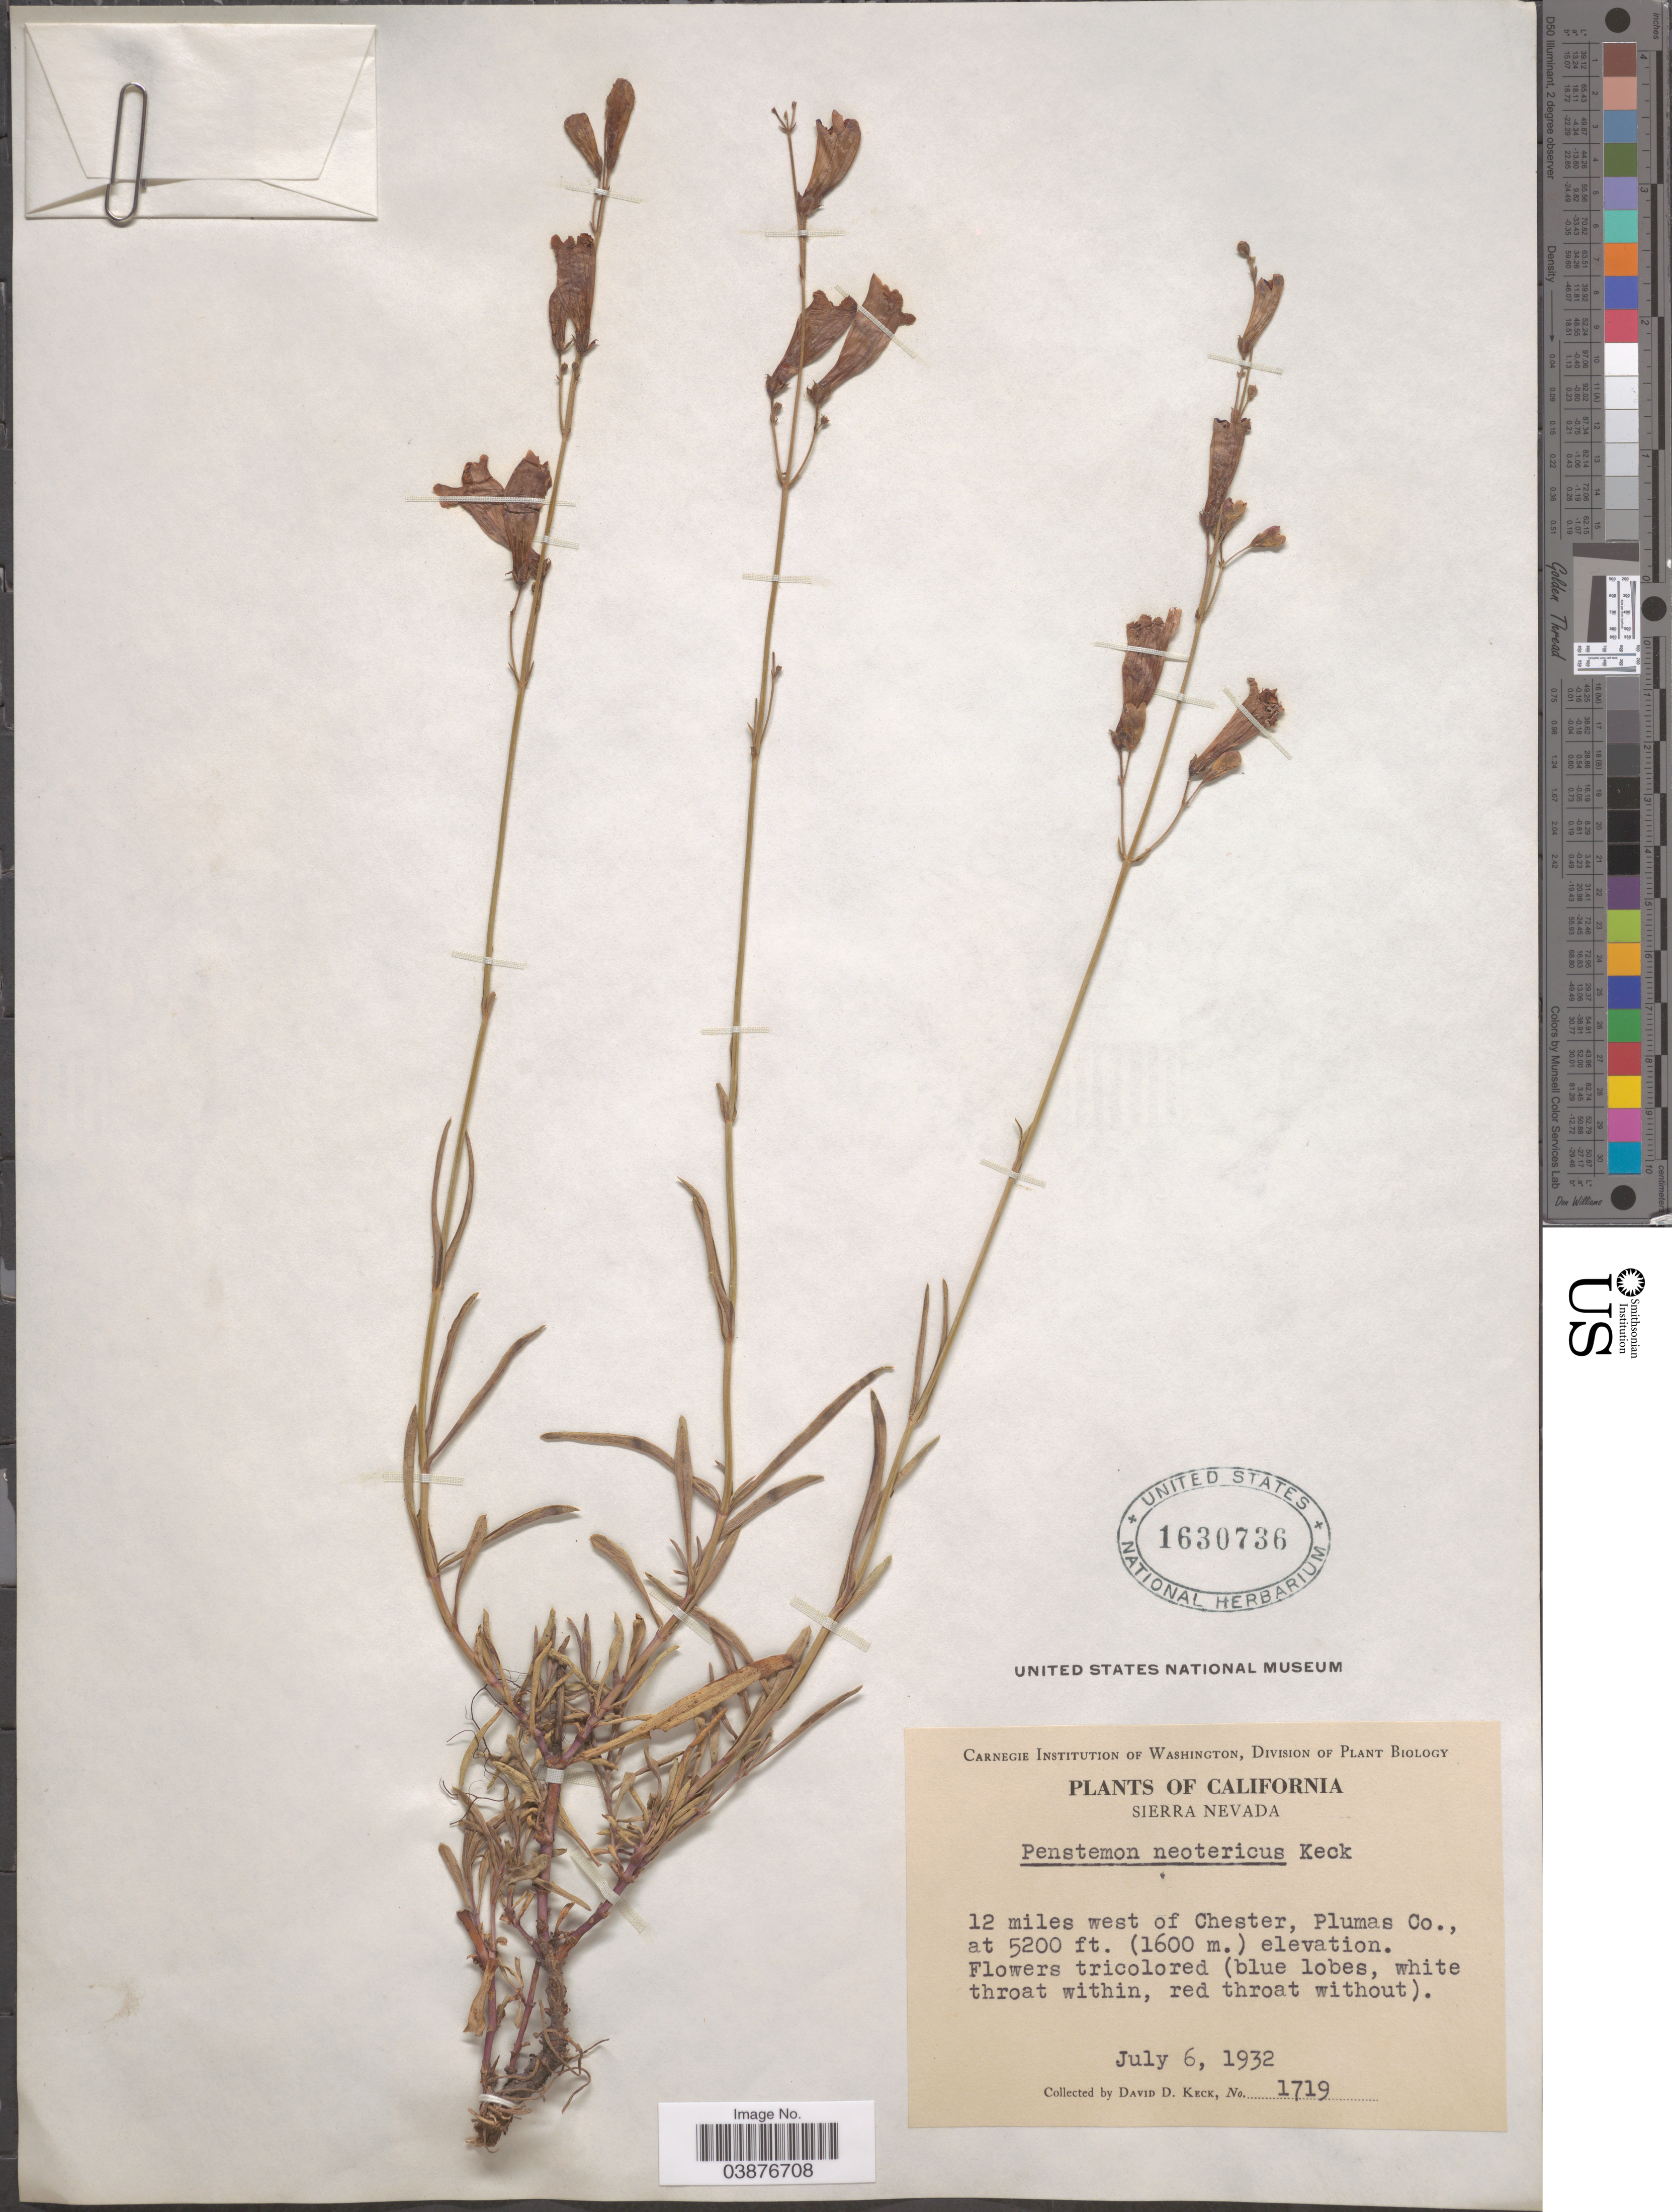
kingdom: Plantae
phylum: Tracheophyta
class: Magnoliopsida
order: Lamiales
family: Plantaginaceae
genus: Penstemon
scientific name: Penstemon neotericus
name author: D.D. Keck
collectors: D. D. Keck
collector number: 1719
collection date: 1932-07-06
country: United States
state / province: California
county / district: Plumas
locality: Sierra Nevada. 12 miles west of Chester, Plumas Co.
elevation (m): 1585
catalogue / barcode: US 1630736